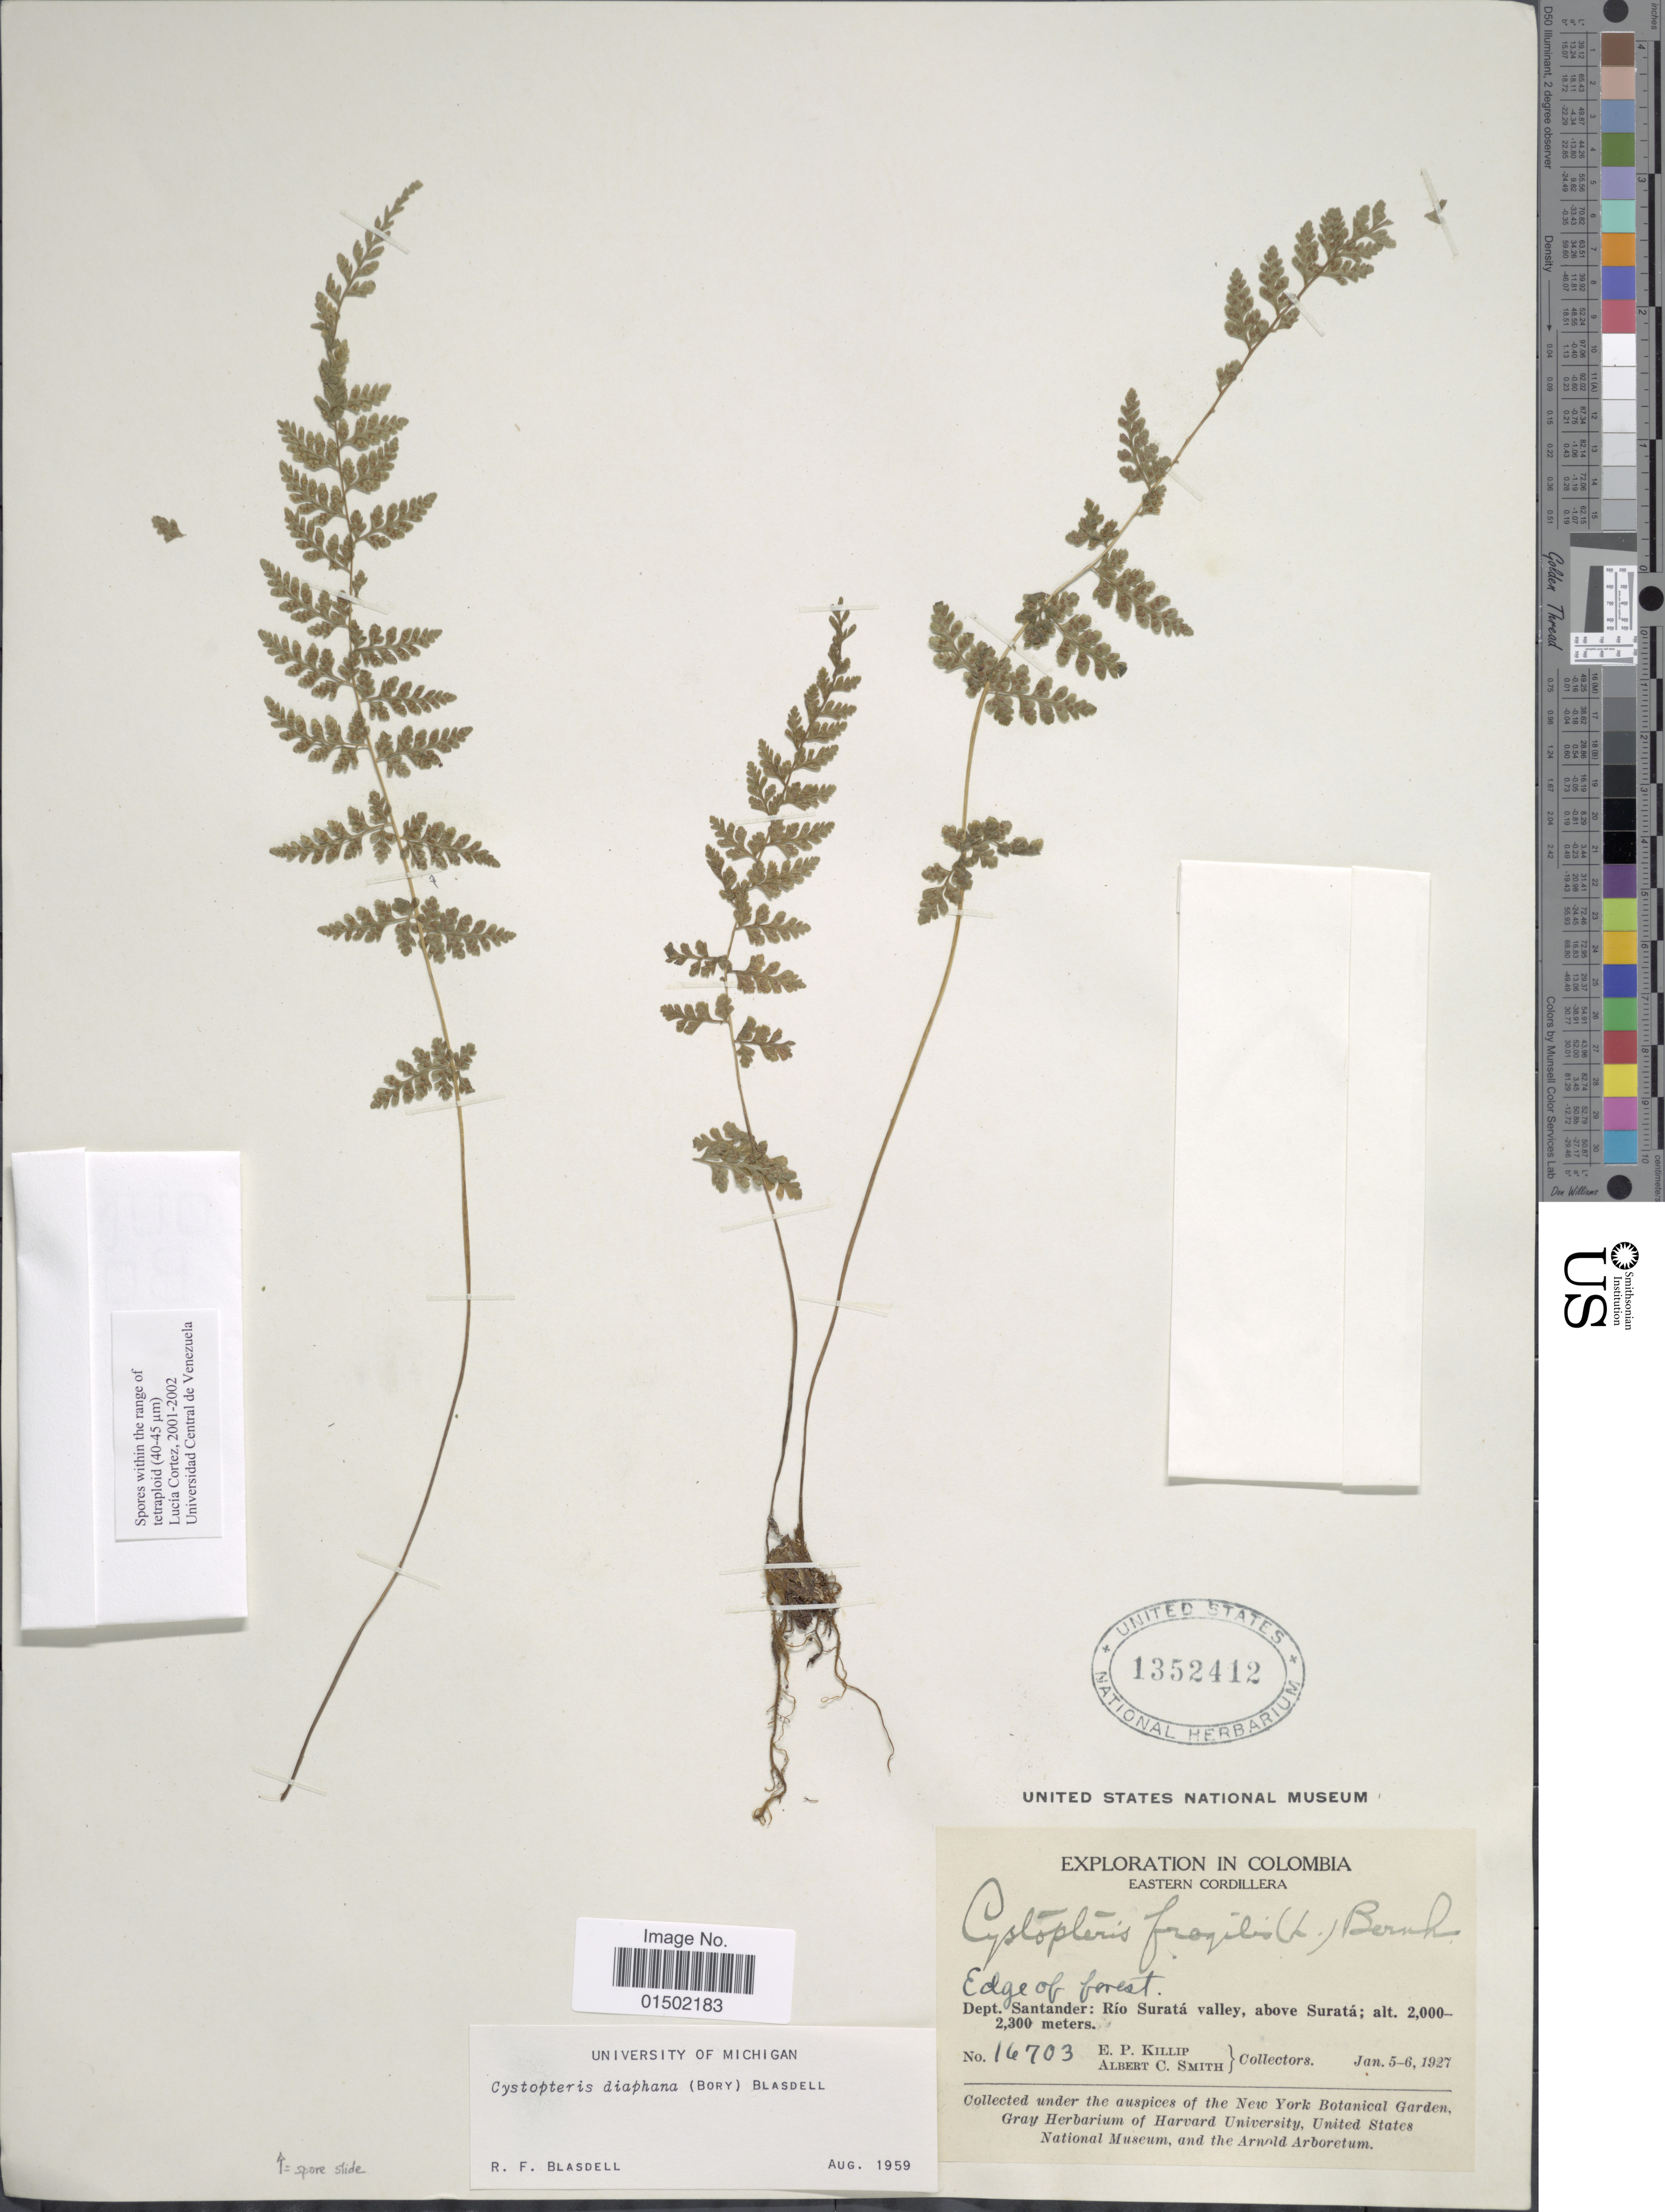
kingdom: Plantae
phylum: Tracheophyta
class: Polypodiopsida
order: Polypodiales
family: Cystopteridaceae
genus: Cystopteris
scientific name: Cystopteris diaphana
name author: (Bory) Blasdell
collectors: E. P. Killip & A. C. Smith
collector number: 16703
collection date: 1927-01-05/1927-01-06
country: Colombia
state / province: Santander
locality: Eastern Cordillera. Rio Surata valley, above Surata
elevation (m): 2000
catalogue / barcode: US 1352412